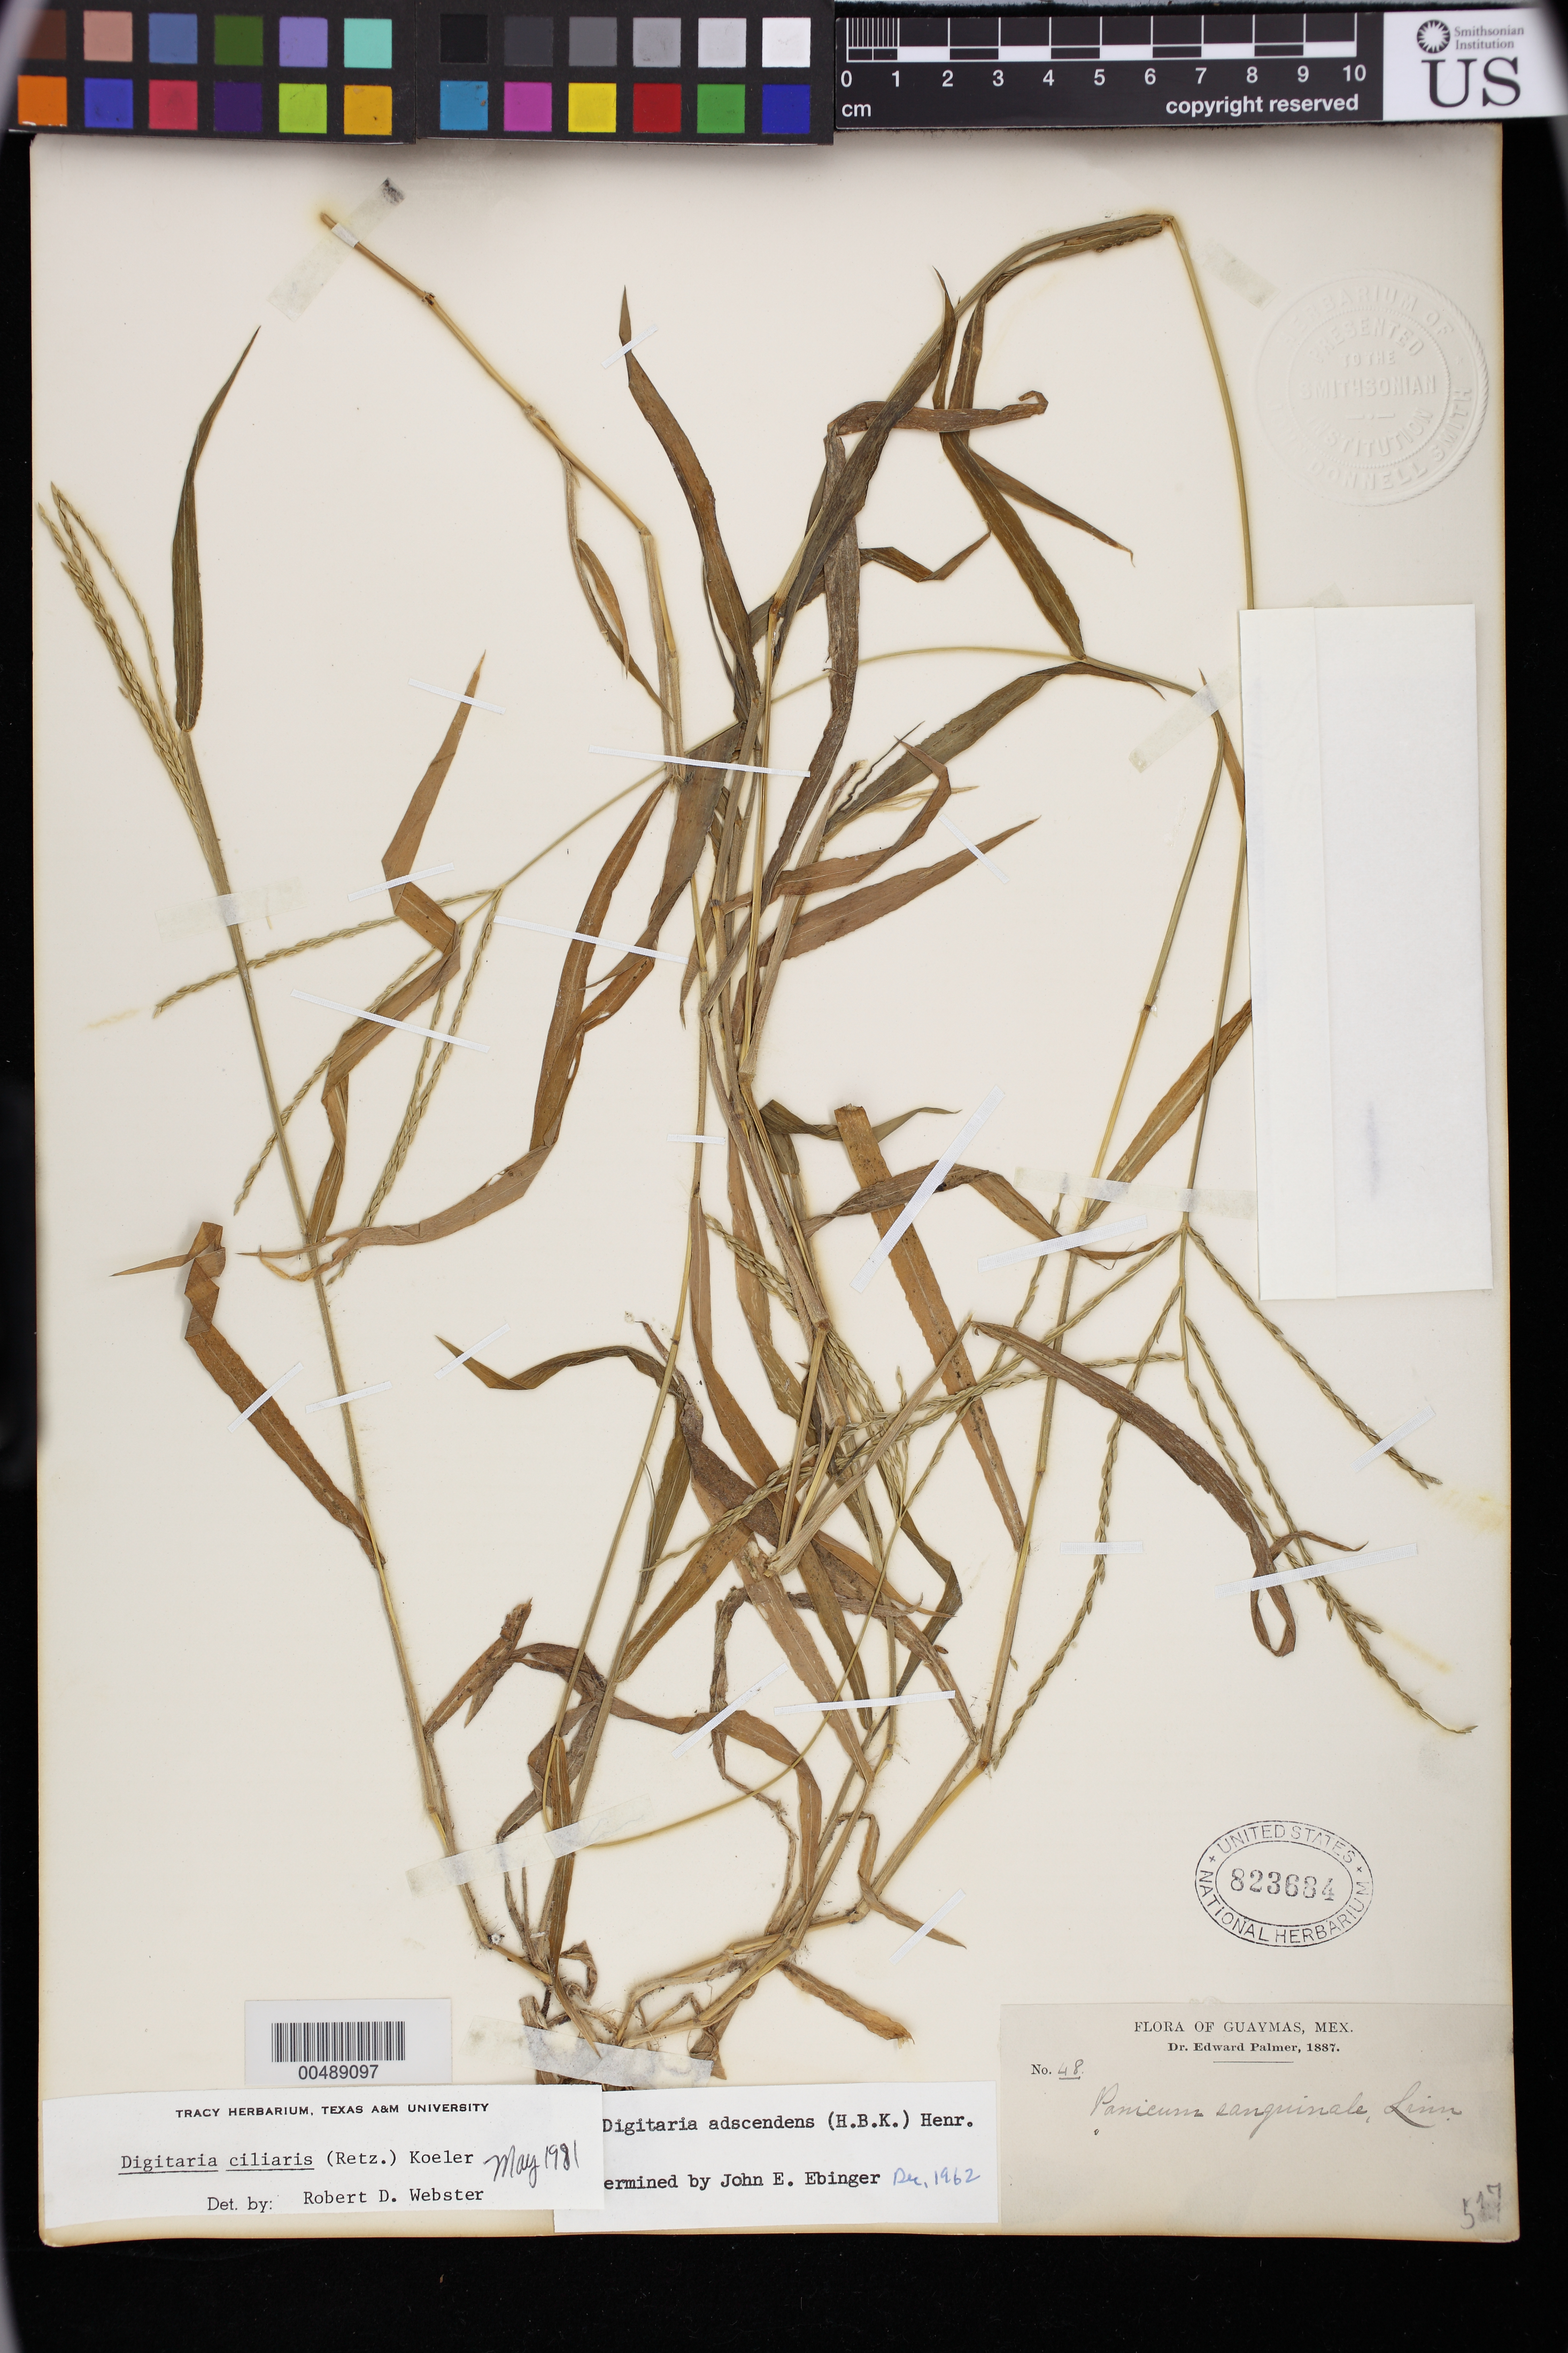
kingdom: Plantae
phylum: Tracheophyta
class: Liliopsida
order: Poales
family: Poaceae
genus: Digitaria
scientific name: Digitaria ciliaris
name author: (Retz.) Koeler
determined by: Webster, Robert D.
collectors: E. Palmer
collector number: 48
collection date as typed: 1887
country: Mexico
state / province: Sonora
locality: Guaymas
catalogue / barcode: US 823684